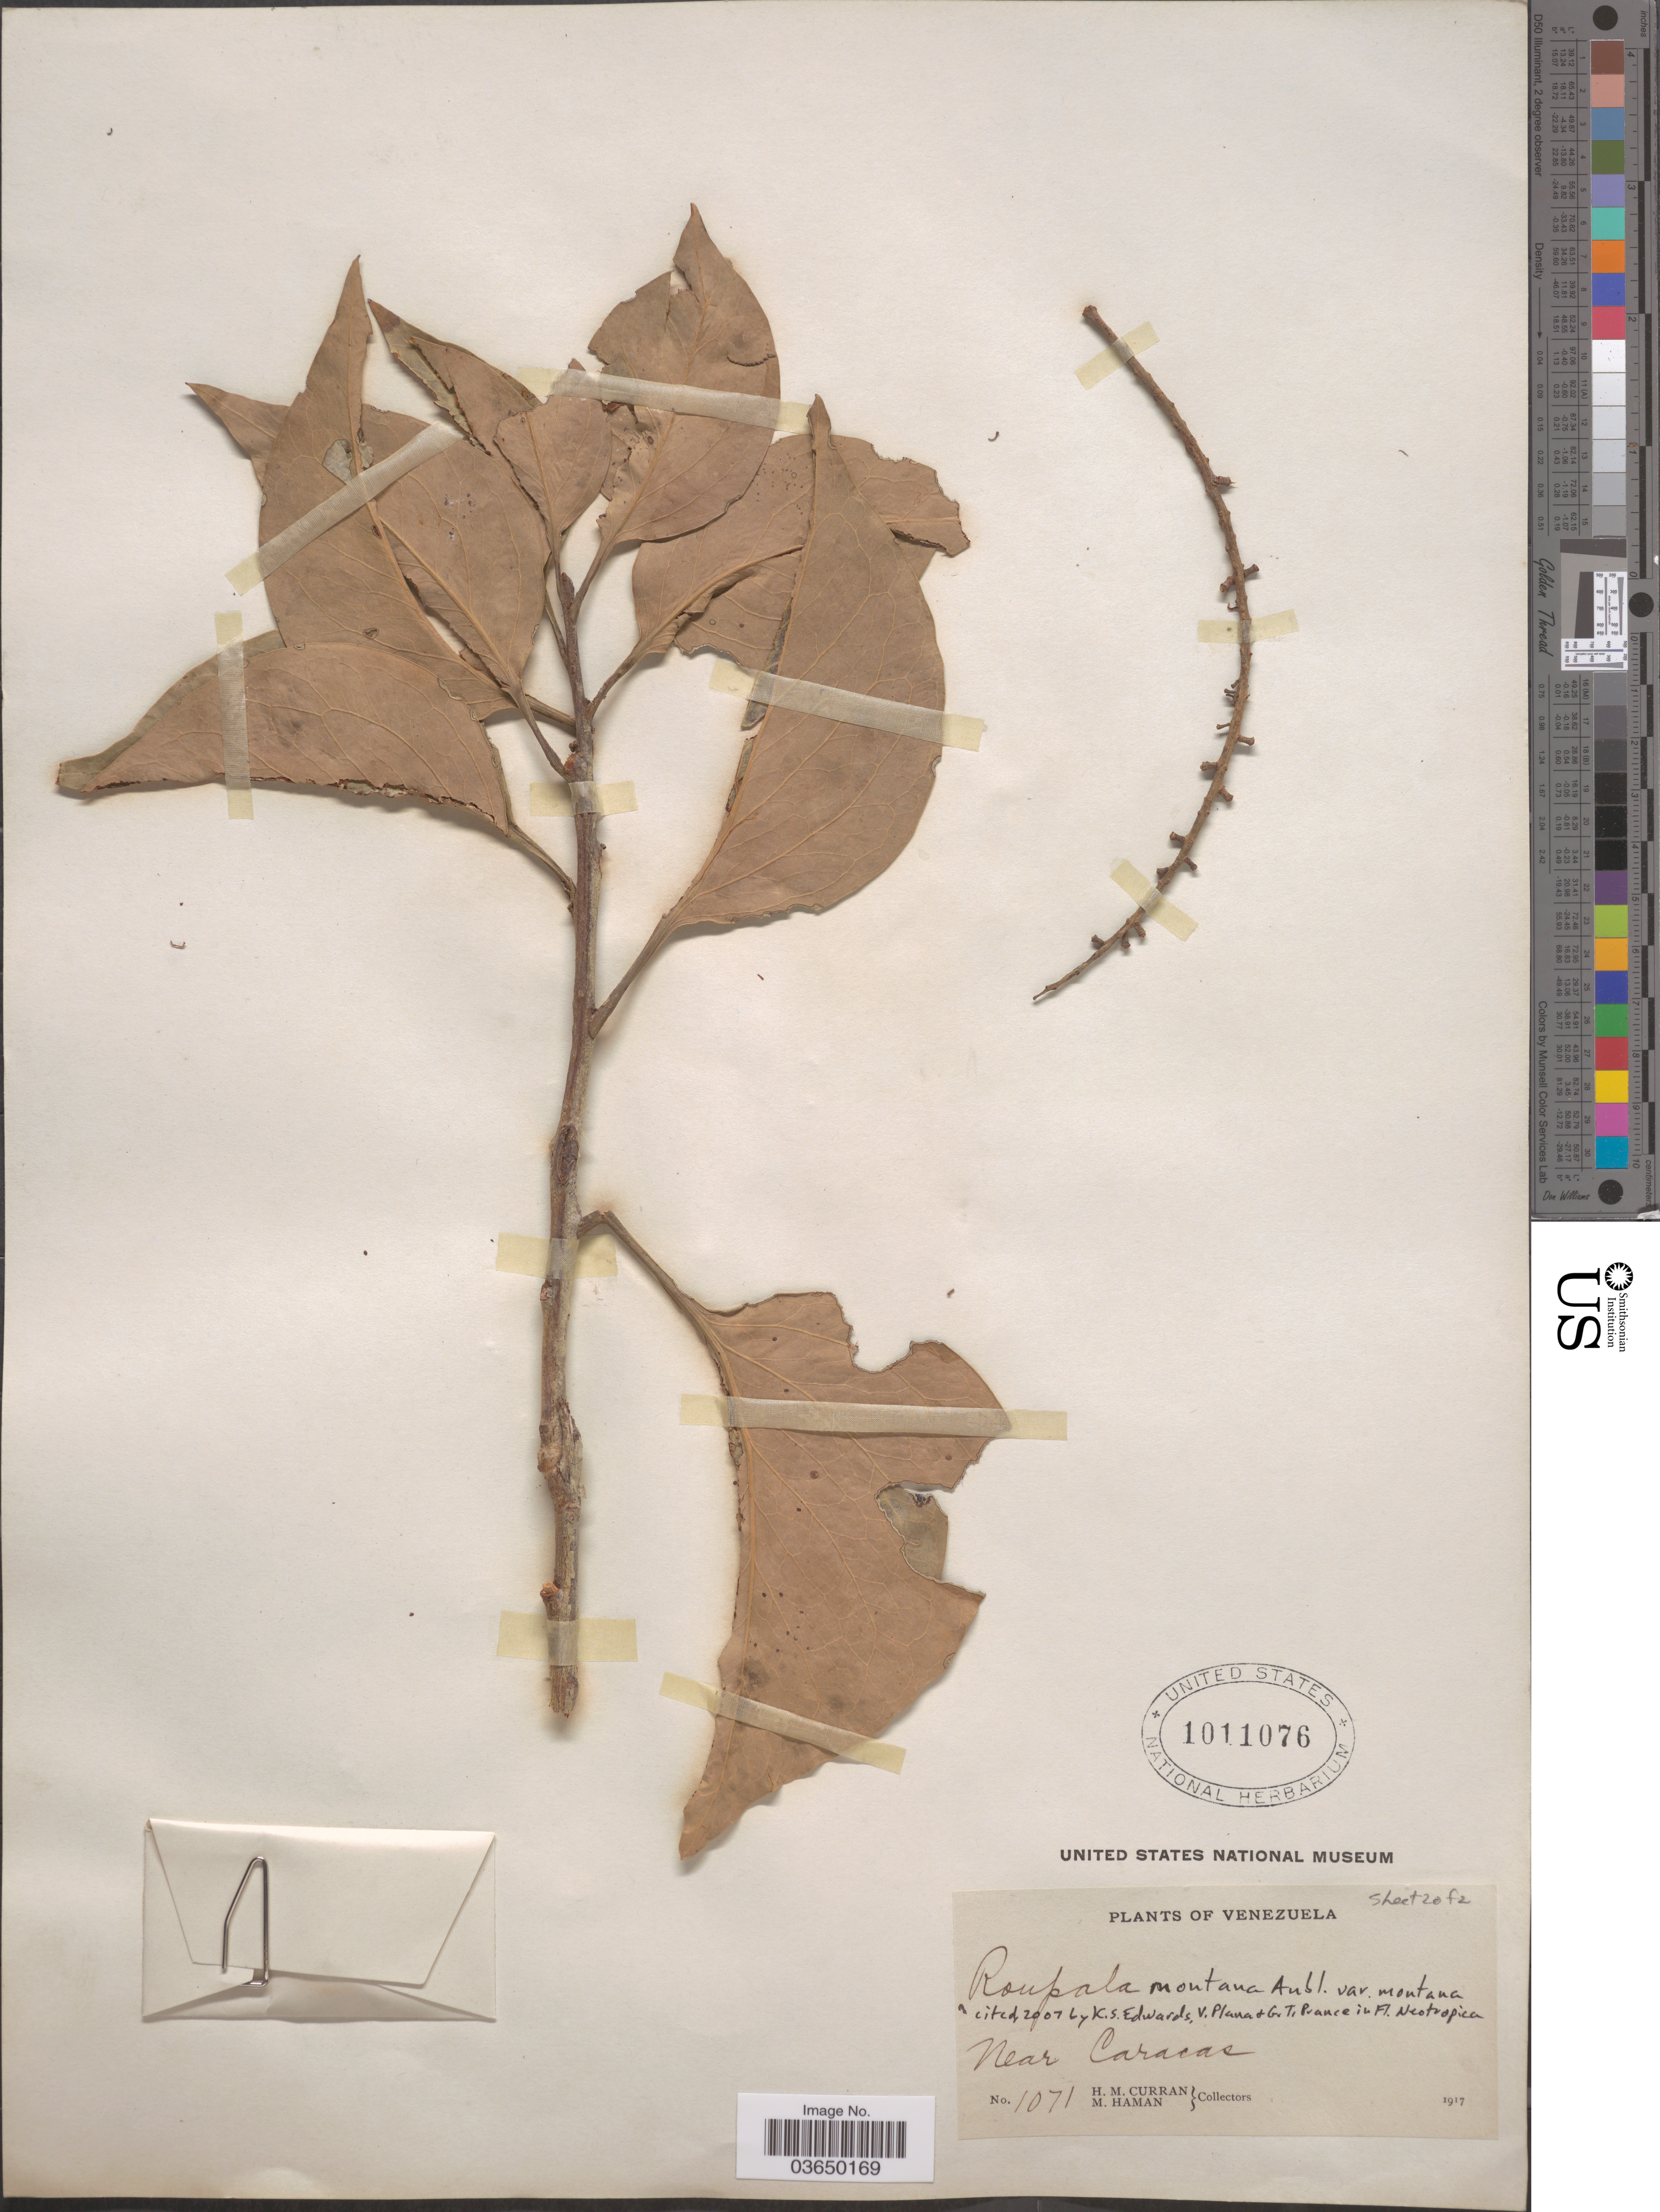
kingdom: Plantae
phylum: Tracheophyta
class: Magnoliopsida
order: Proteales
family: Proteaceae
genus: Roupala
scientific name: Roupala montana var. montana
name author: Aubl.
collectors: H. M. Curran & M. Haman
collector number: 1071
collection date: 1917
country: Venezuela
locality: Near Caracas.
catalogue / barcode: US 1011076